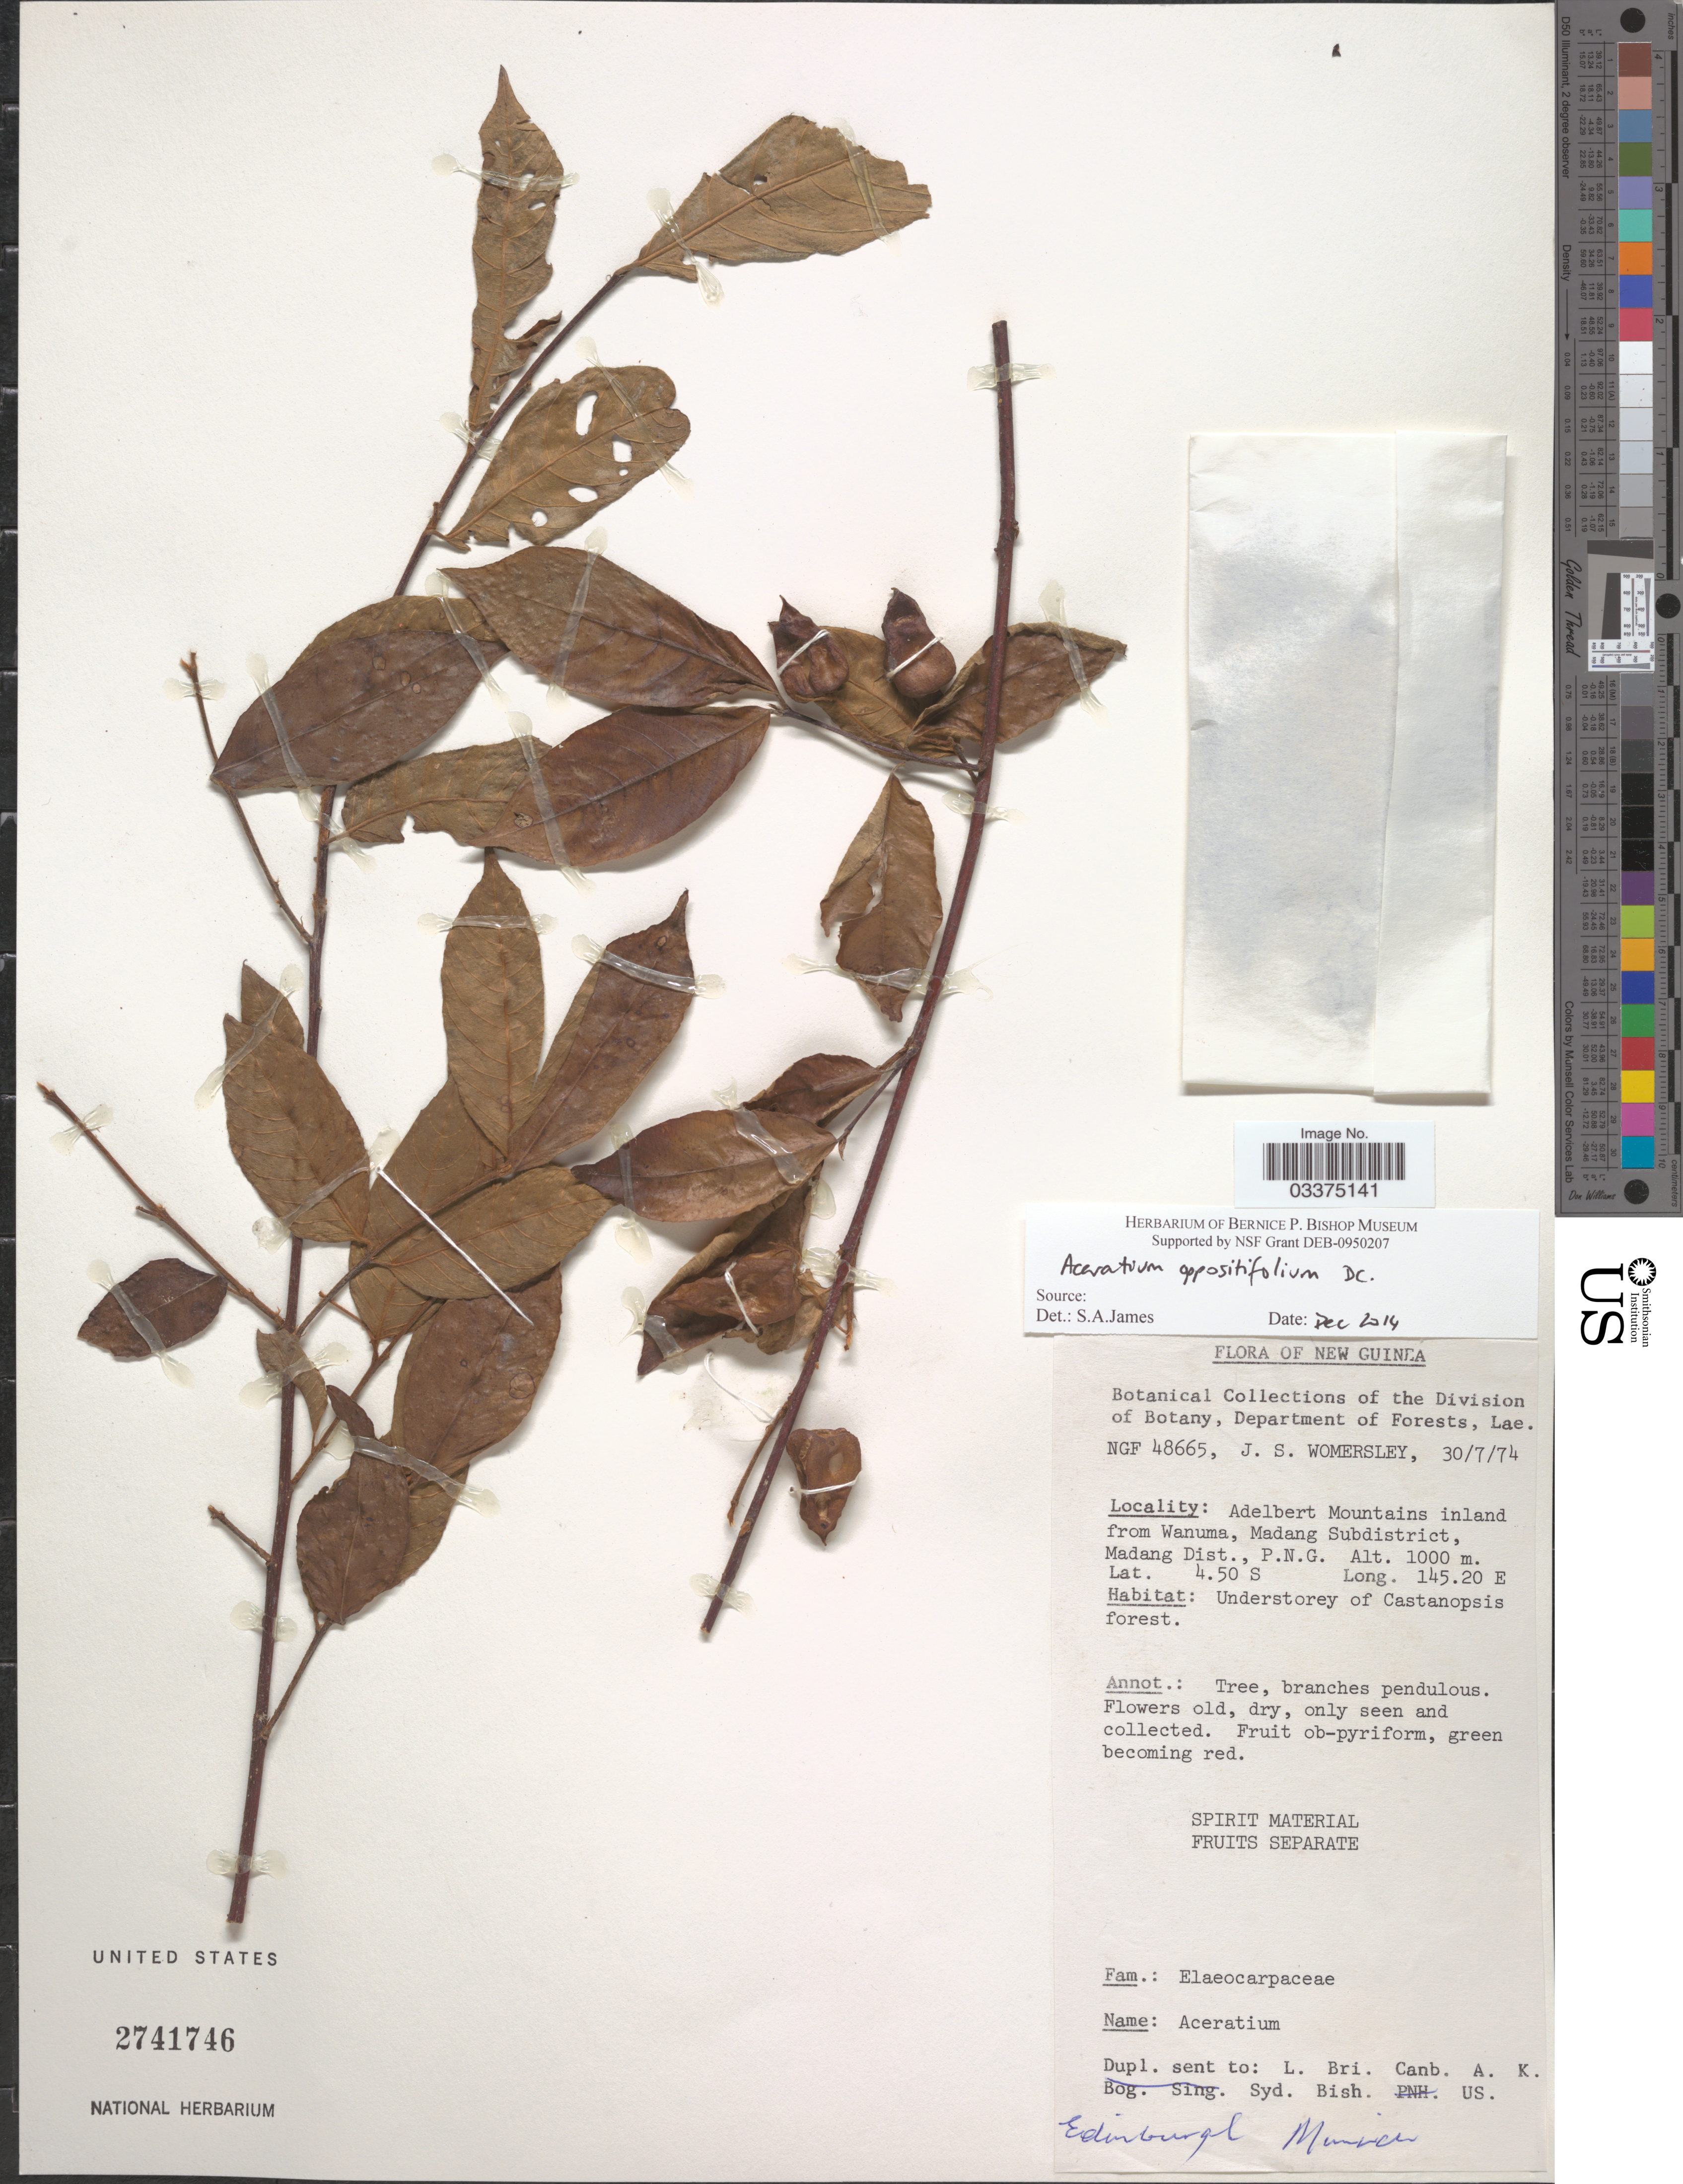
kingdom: Plantae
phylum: Tracheophyta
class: Magnoliopsida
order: Oxalidales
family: Elaeocarpaceae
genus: Aceratium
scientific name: Aceratium oppositifolium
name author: DC.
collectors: J. S. Womersley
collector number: NGF 48665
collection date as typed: Transcribed d/m/y: 30/7/74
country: Papua New Guinea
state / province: Madang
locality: New Guinea. Adelbert Mountains inland from Wanuma, Madang Subdistrict, Madang Dist., P.N.G.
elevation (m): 1000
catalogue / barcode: US 2741746